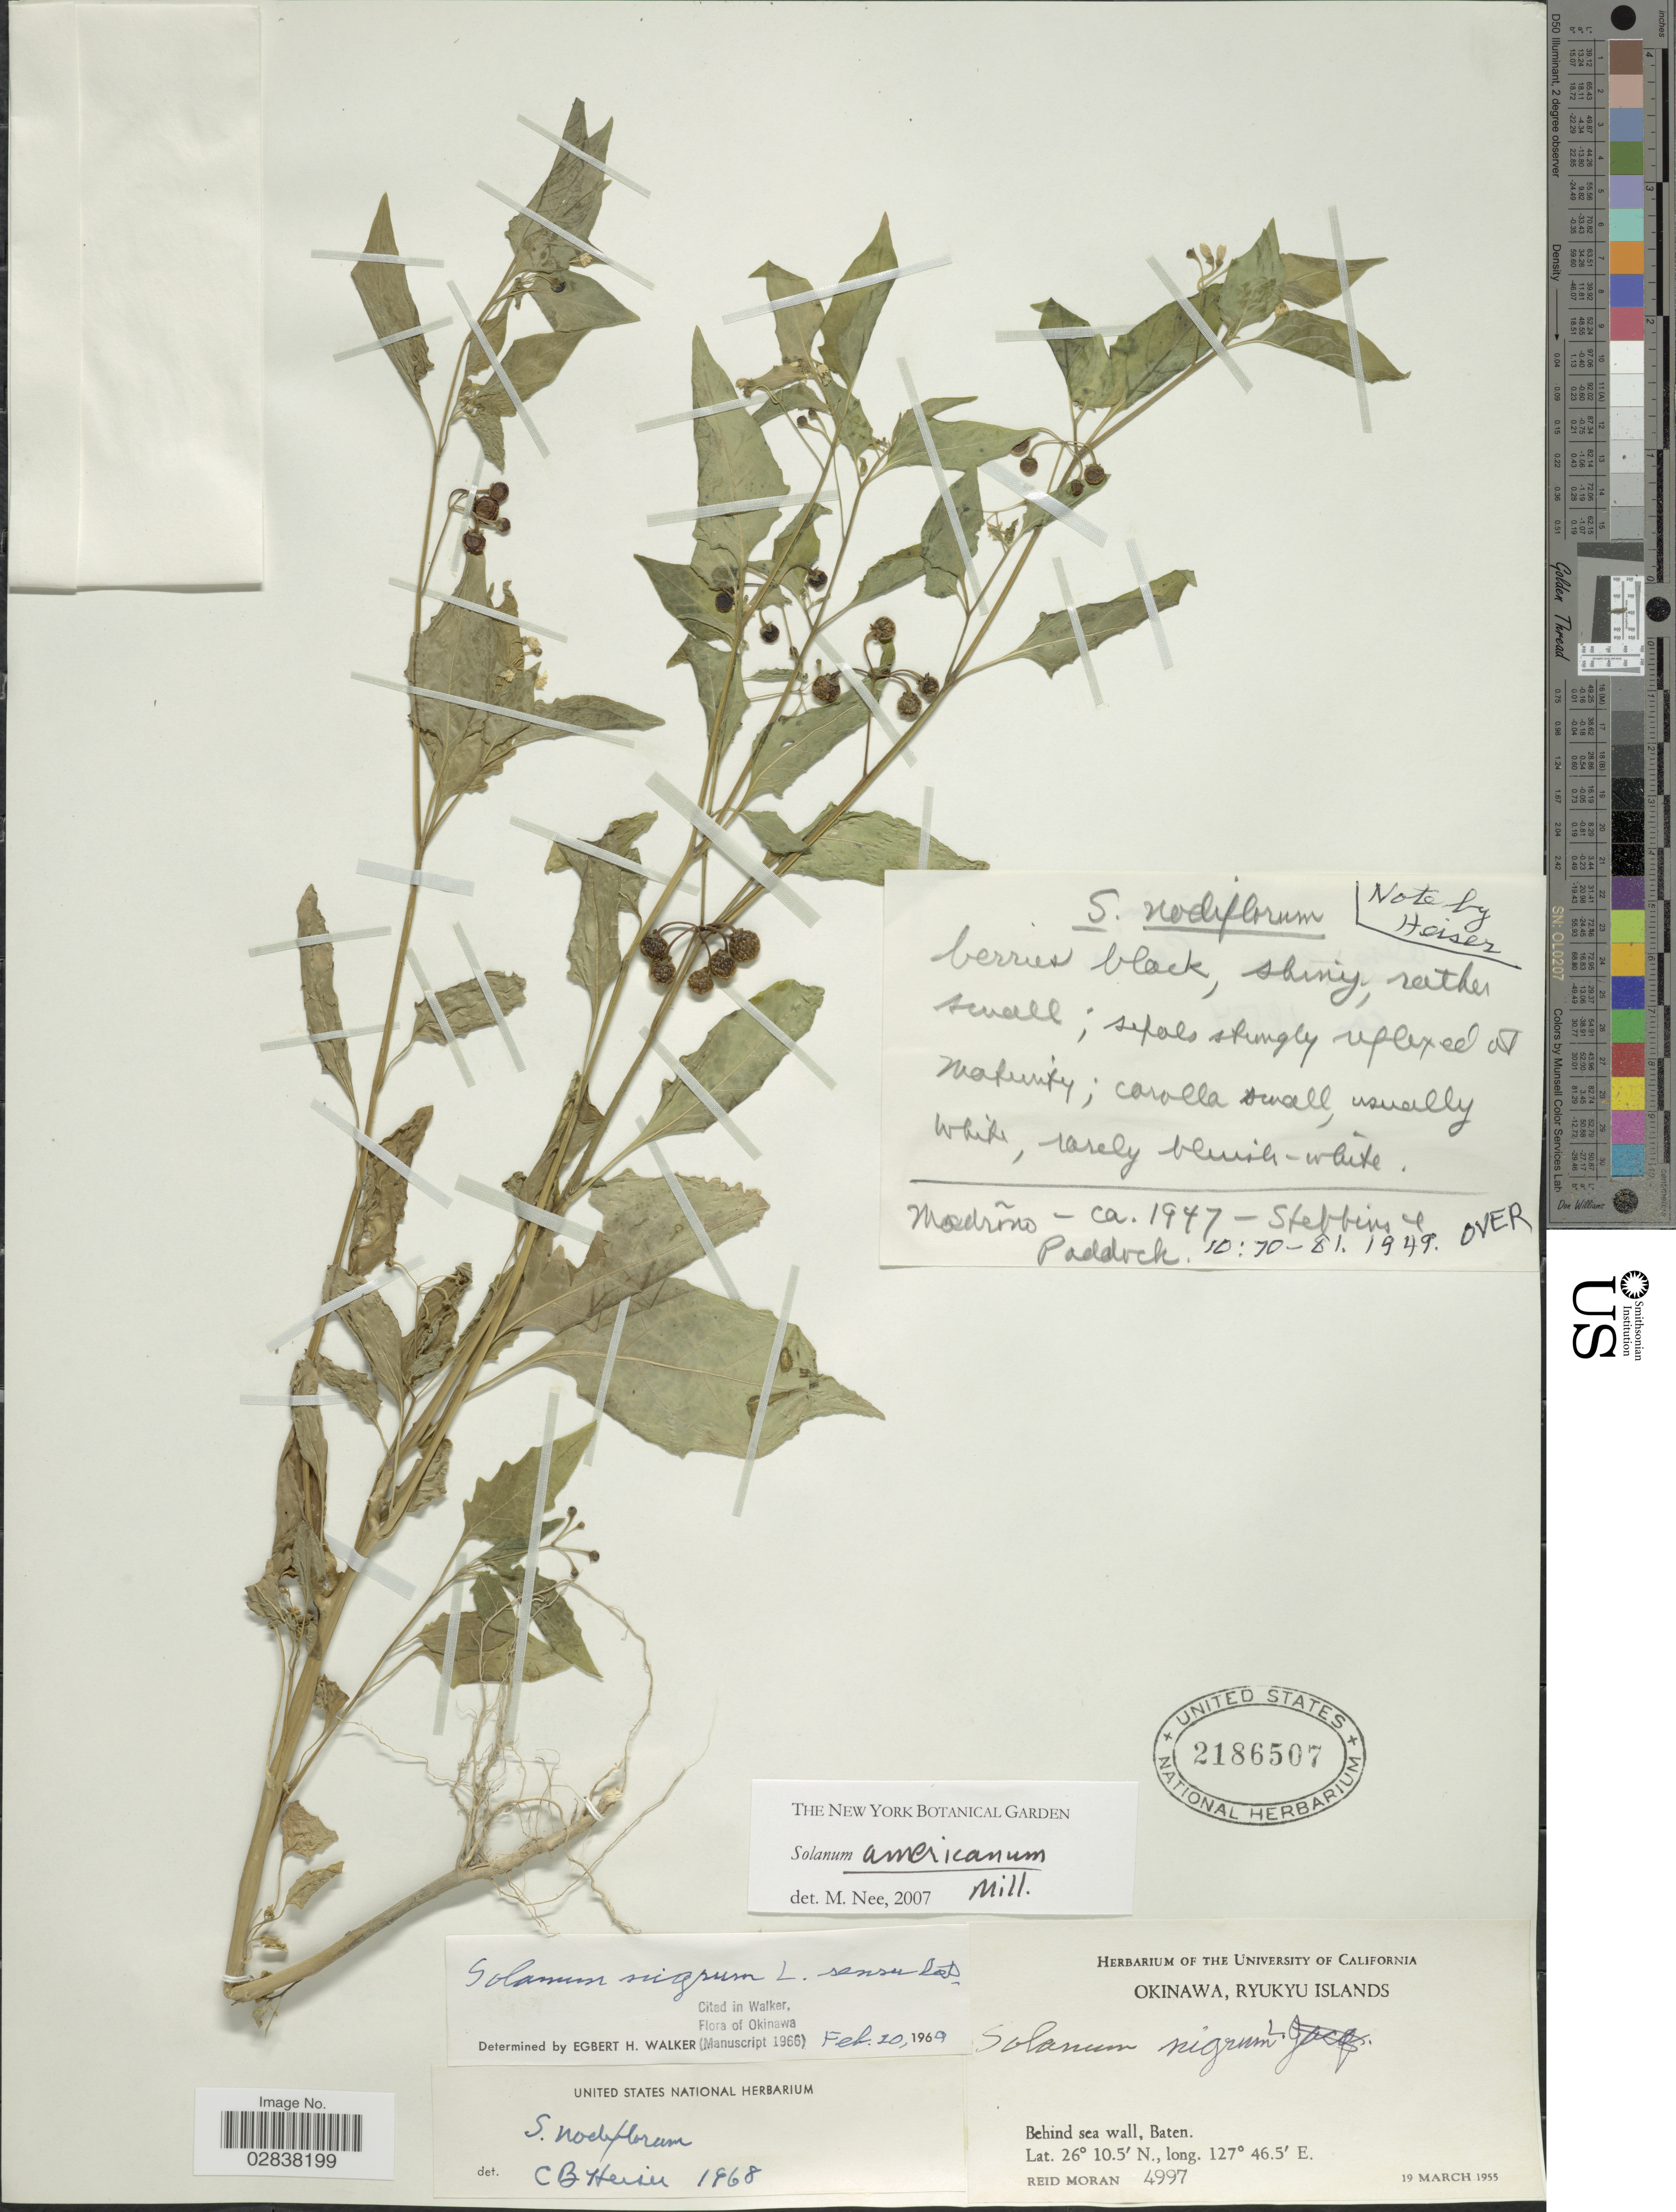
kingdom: Plantae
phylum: Tracheophyta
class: Magnoliopsida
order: Solanales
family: Solanaceae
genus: Solanum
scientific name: Solanum americanum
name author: Mill.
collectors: R. Moran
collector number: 4997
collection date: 1955-03-19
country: Japan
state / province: Okinawa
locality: Ryukyu Islands, Behind sea wall, Baten.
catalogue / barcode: US 2186507